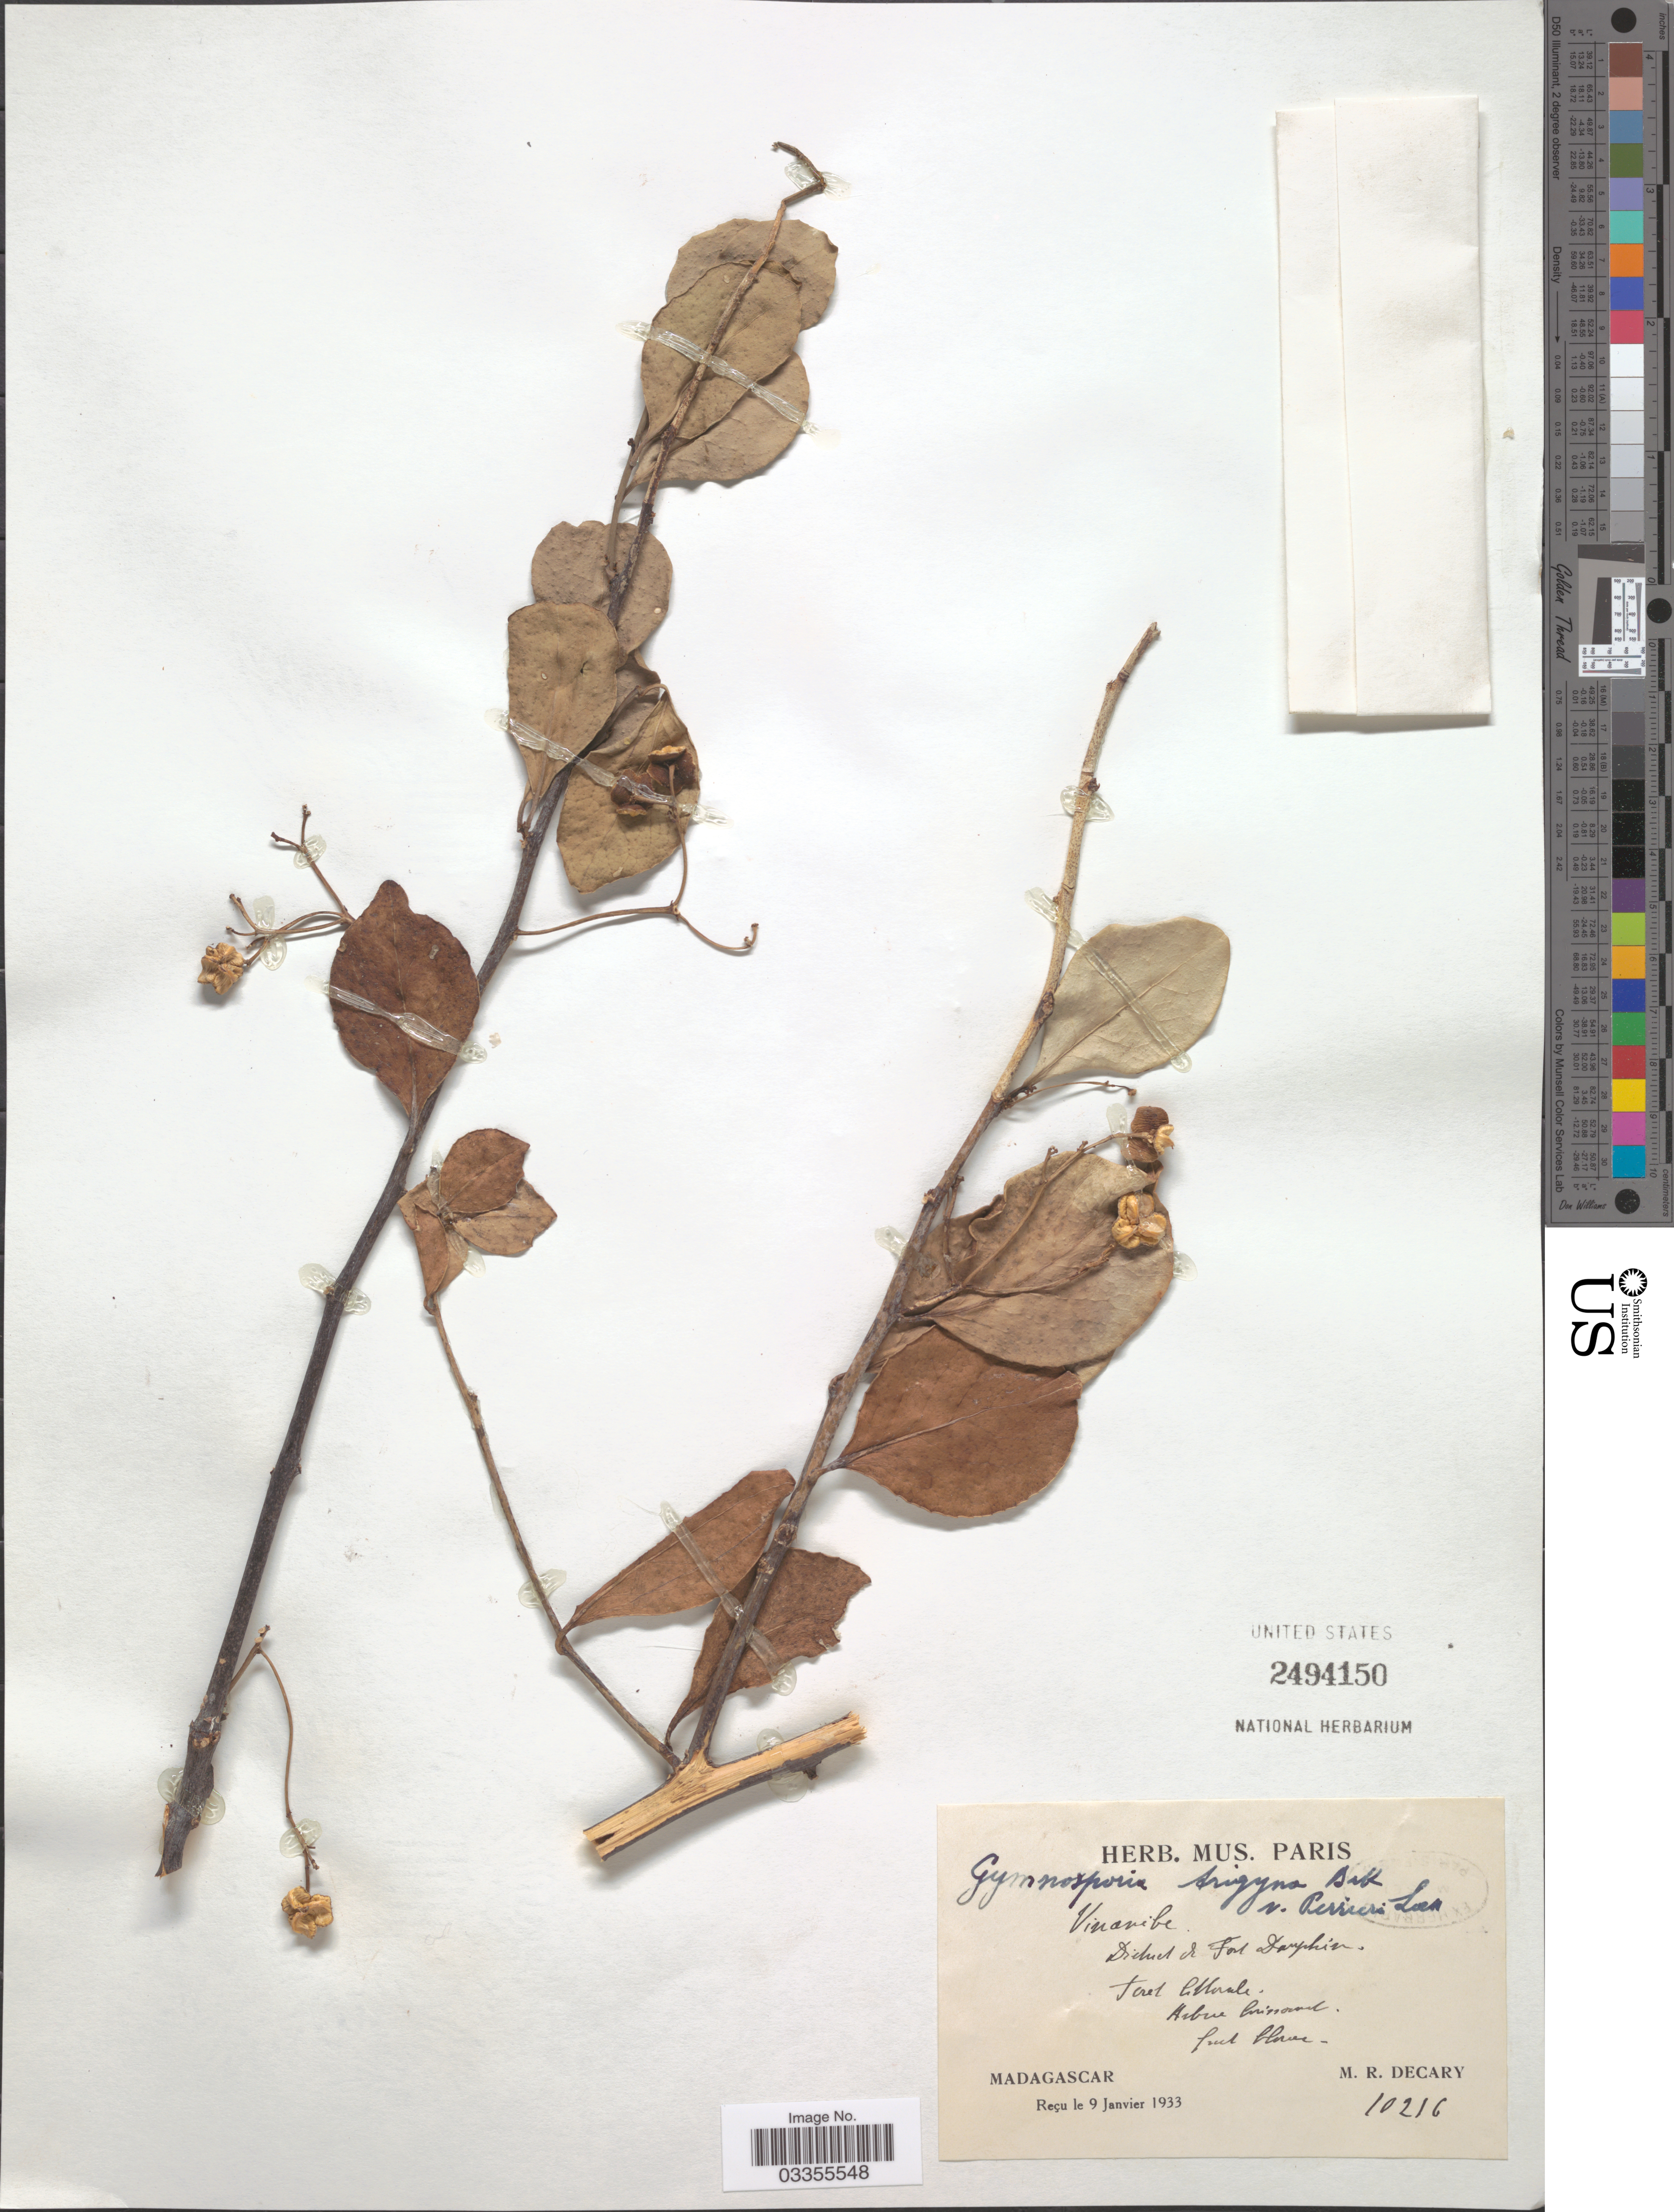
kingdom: Plantae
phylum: Tracheophyta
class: Magnoliopsida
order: Celastrales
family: Celastraceae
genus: Gymnosporia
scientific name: Gymnosporia trigyna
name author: (Lam.) Baker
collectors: R. Decary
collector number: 10216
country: Madagascar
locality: Vinanibe. District de Fort Dauphin.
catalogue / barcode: US 2494150